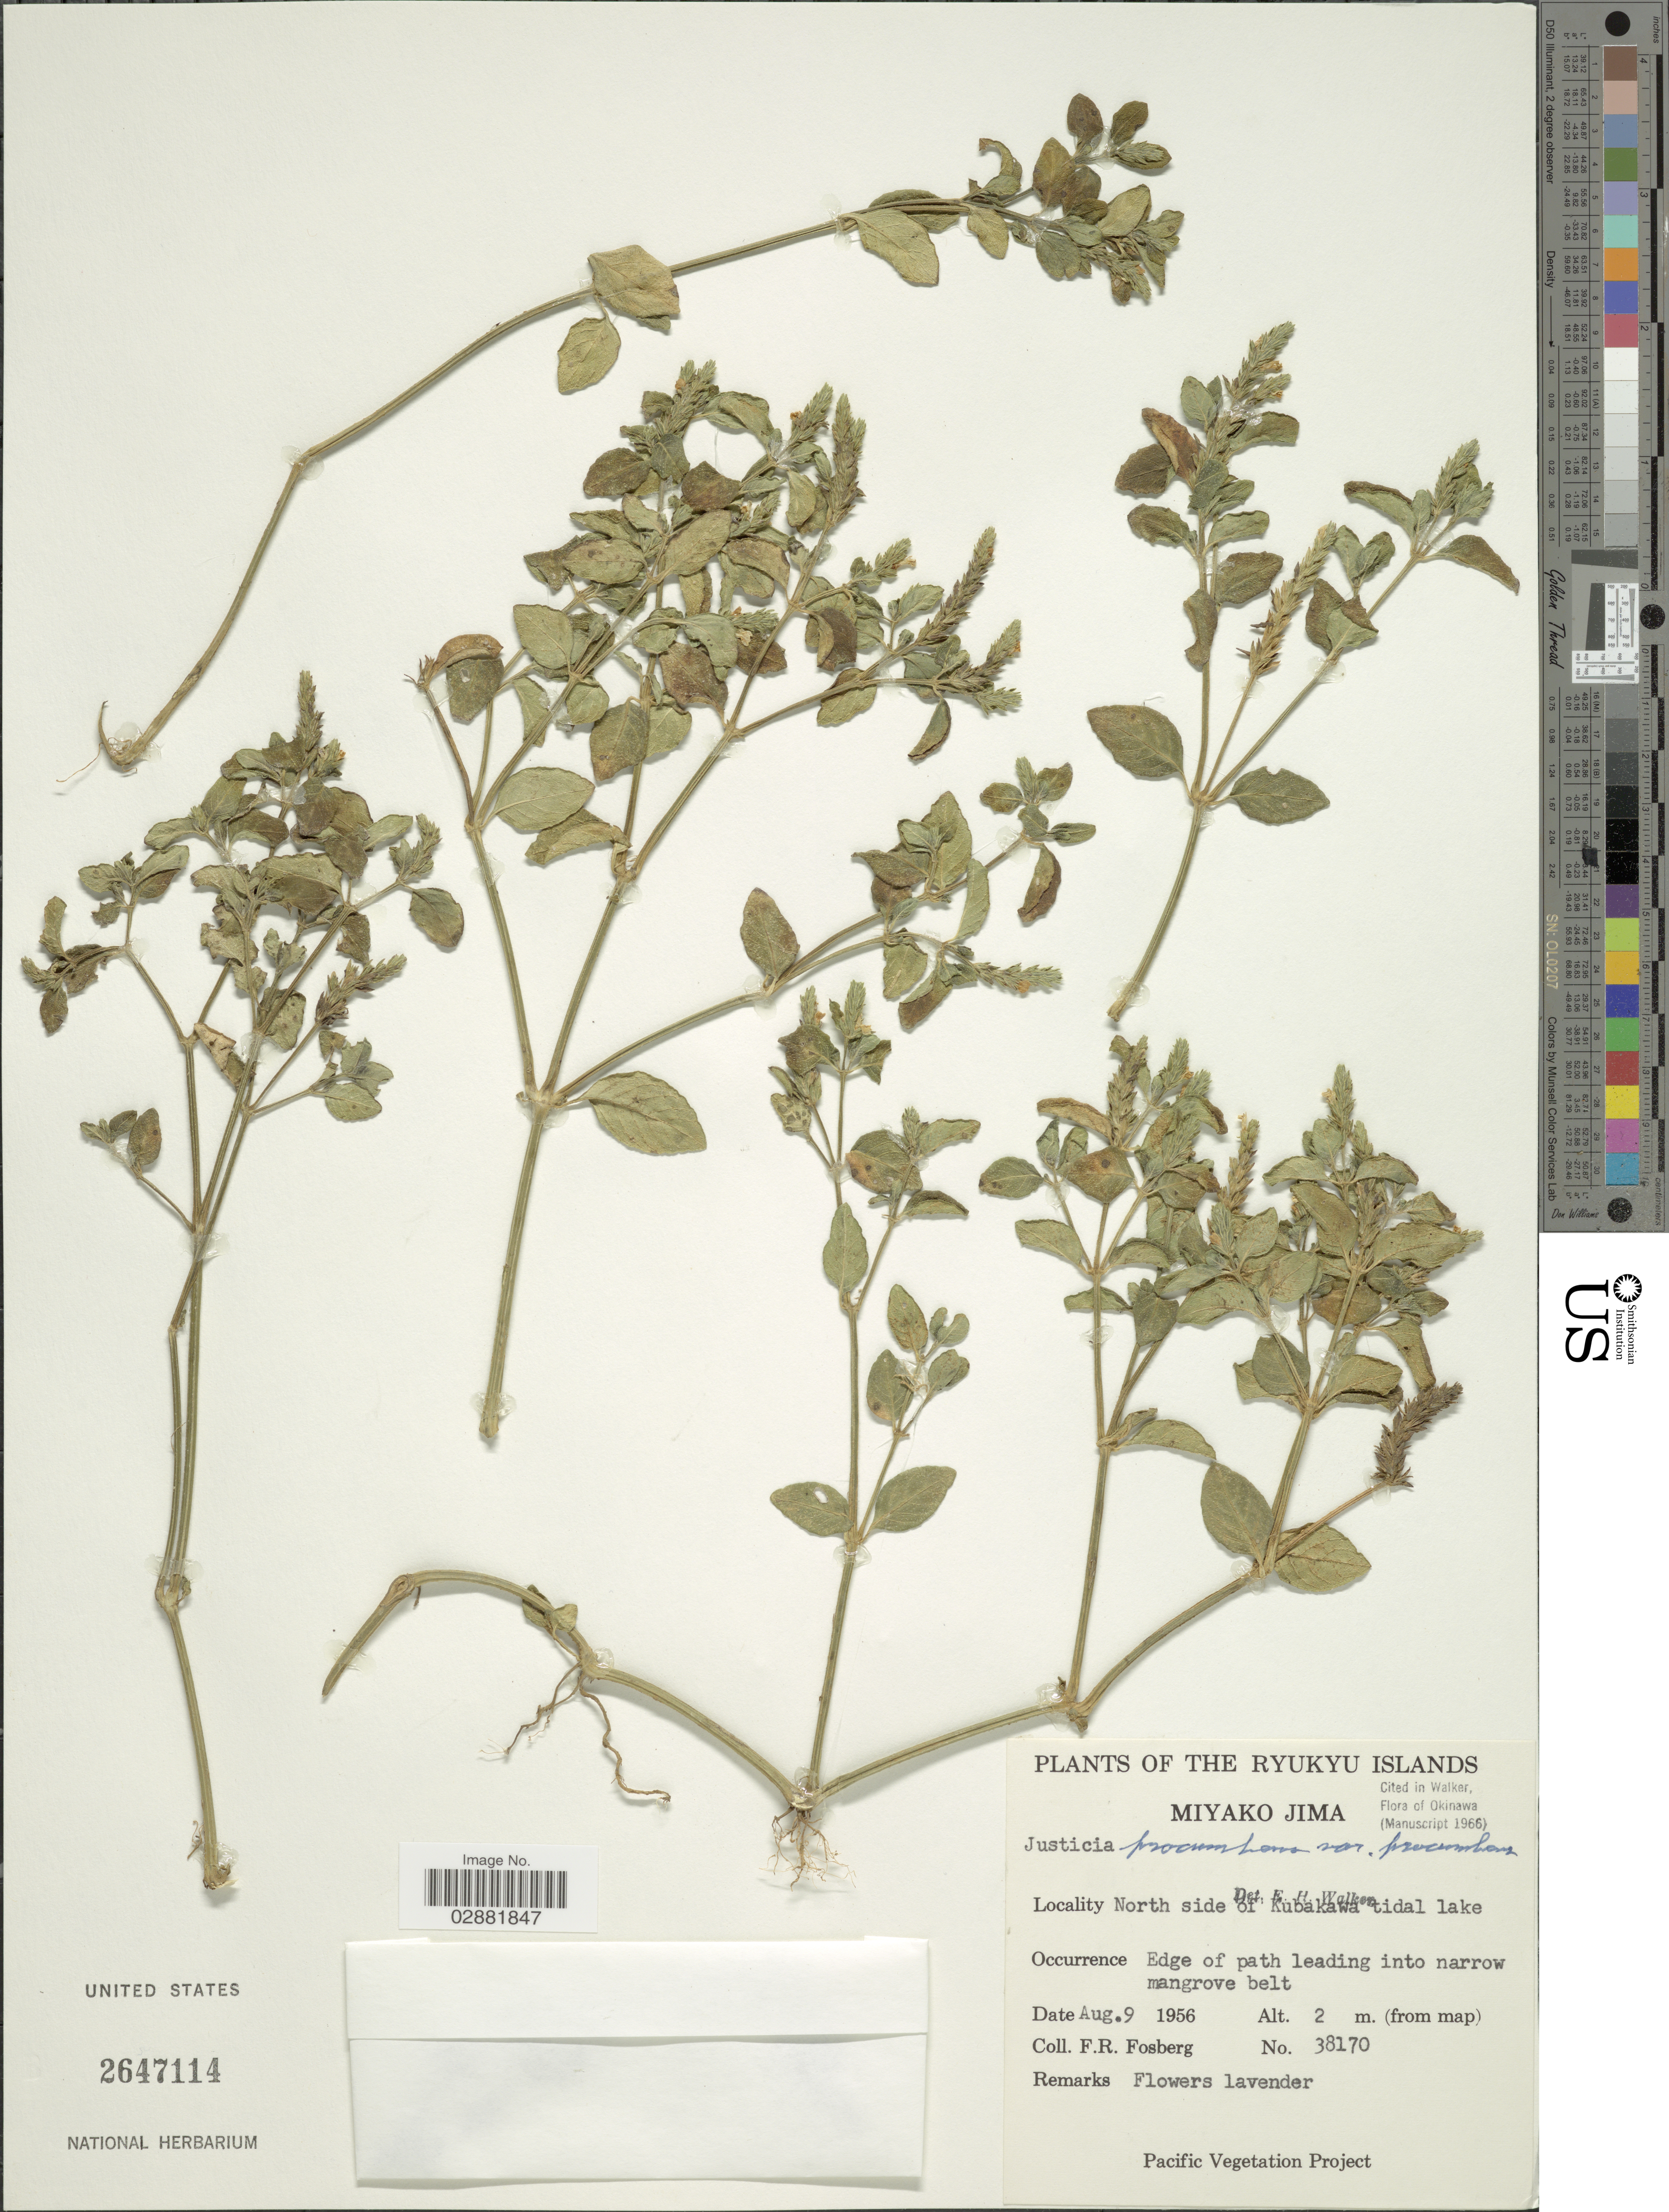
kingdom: Plantae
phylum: Tracheophyta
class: Magnoliopsida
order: Lamiales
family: Acanthaceae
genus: Justicia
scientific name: Justicia procumbens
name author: L.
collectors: F. R. Fosberg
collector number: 38170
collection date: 1956-08-09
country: Japan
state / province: Okinawa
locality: Ryukyu Islands, Miyako Jima, North side of Kubakawa tidal lake.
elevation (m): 2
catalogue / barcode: US 2647114